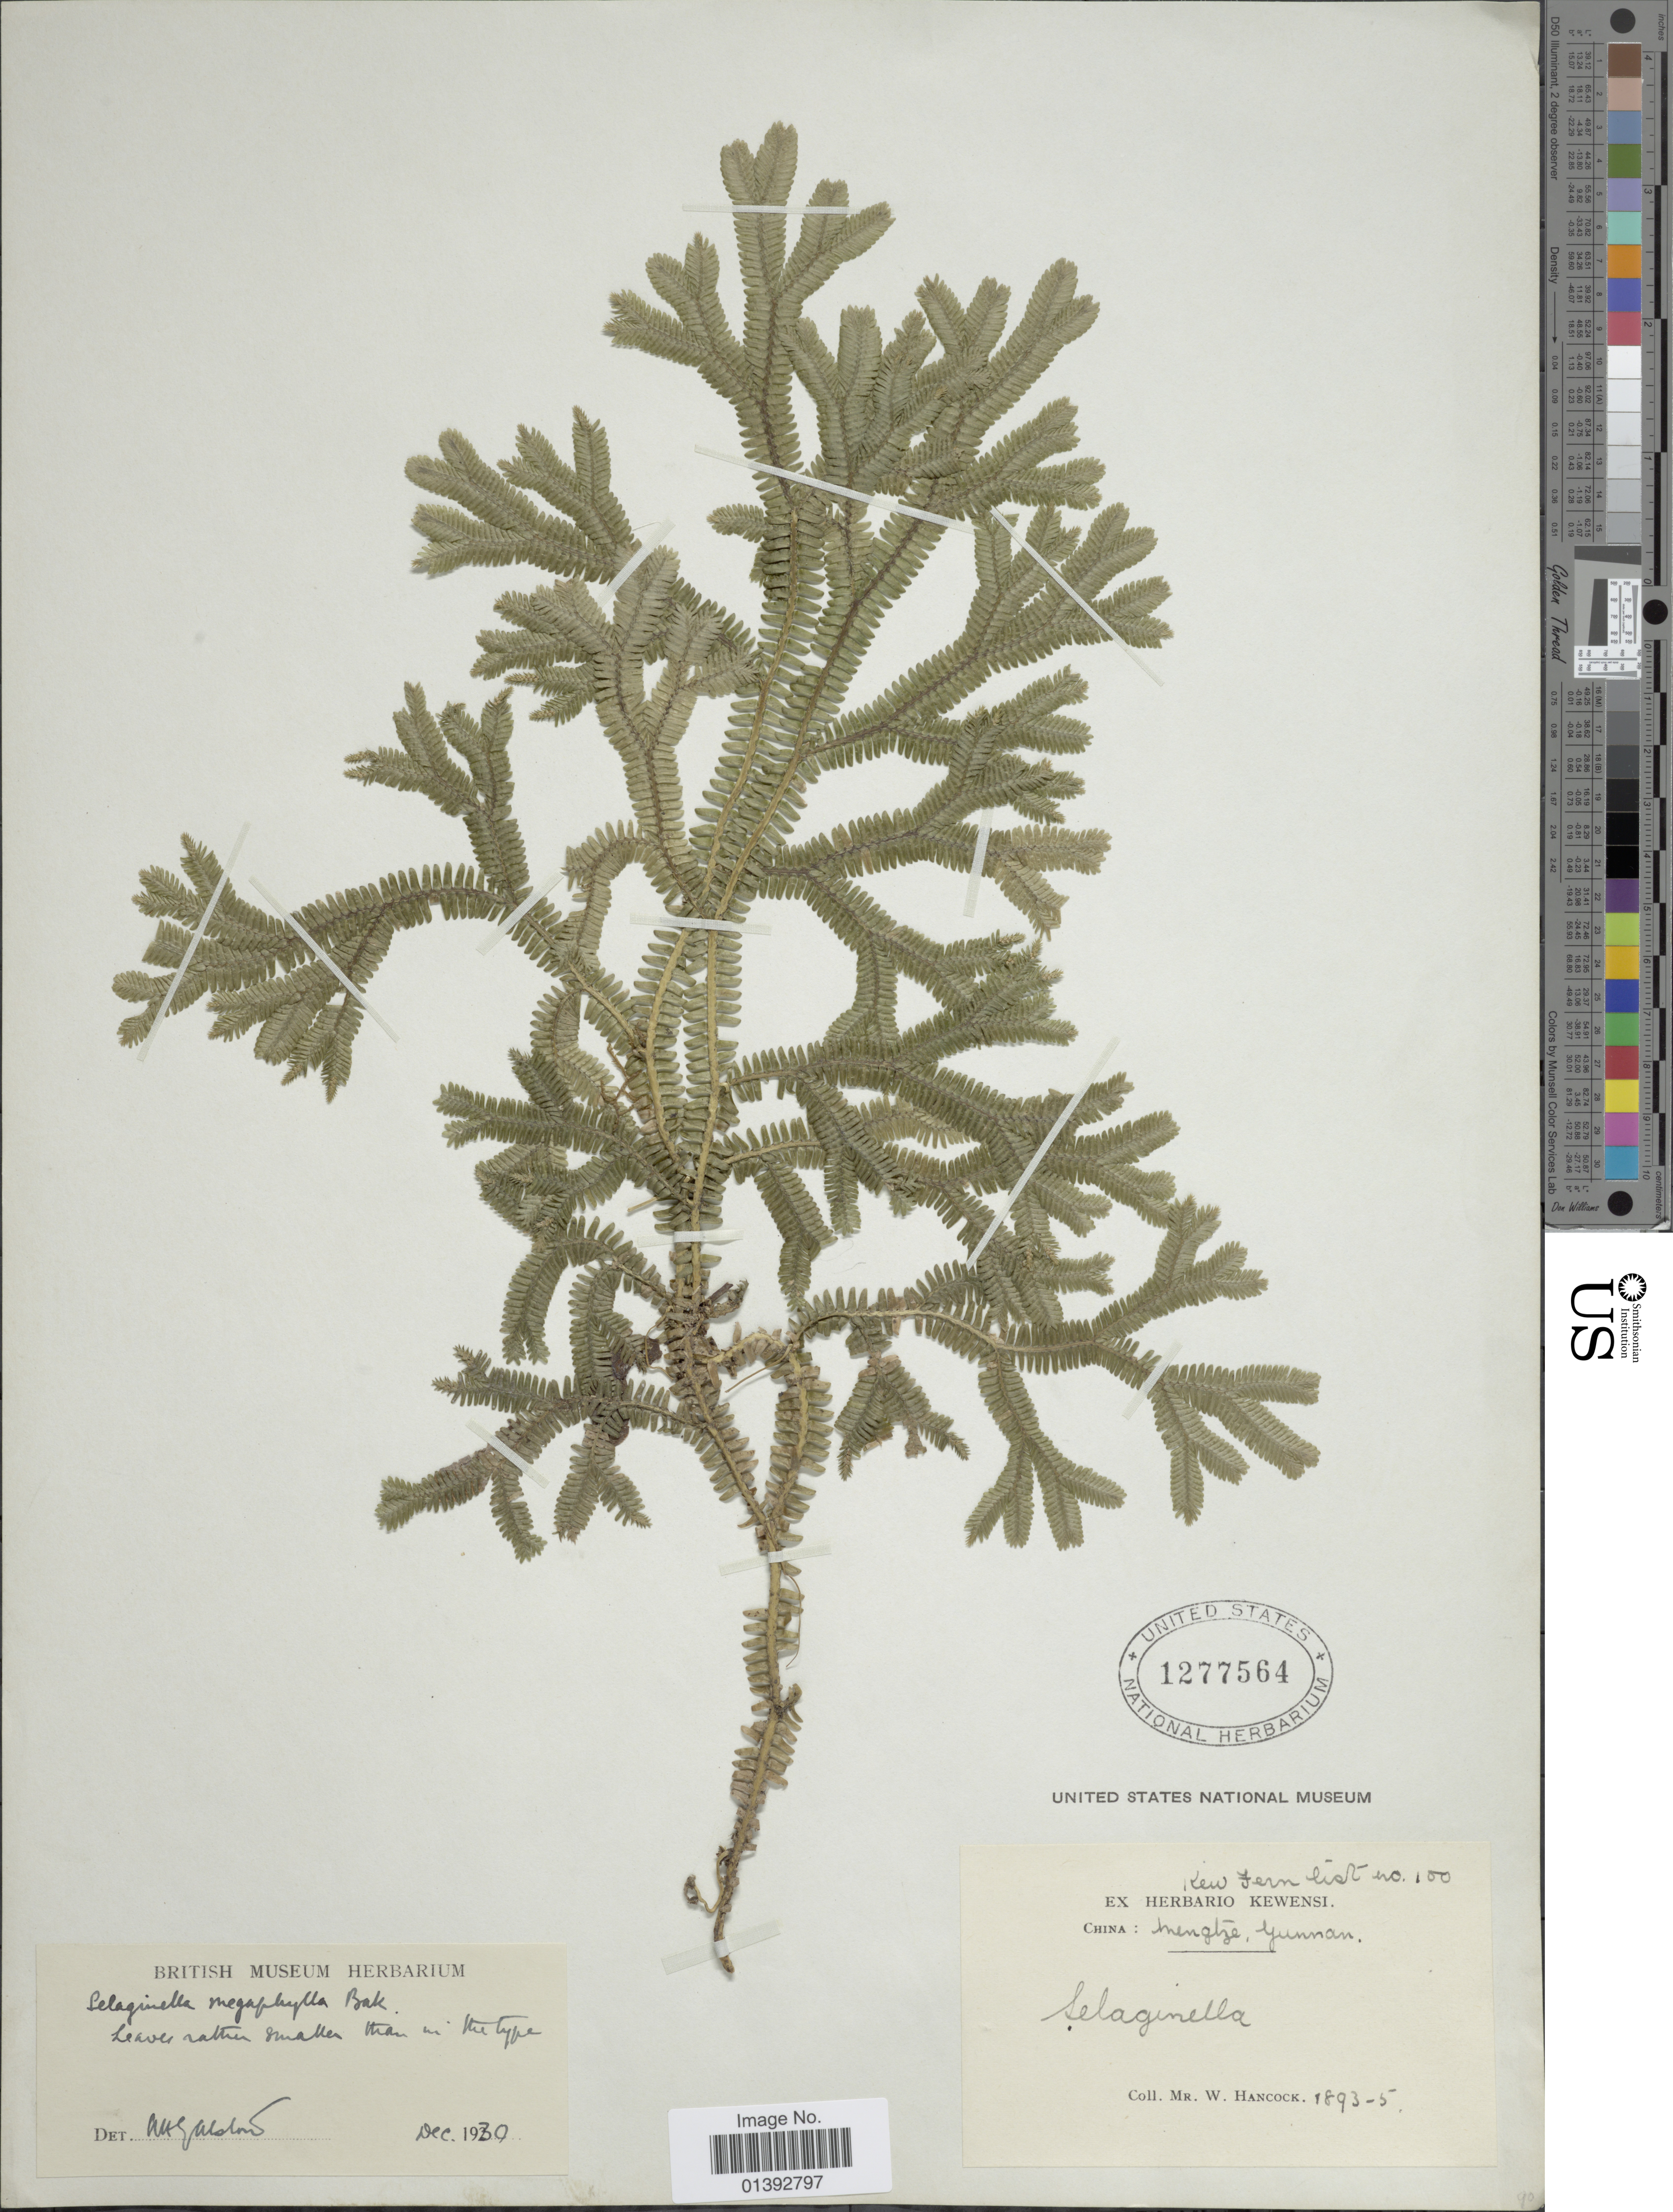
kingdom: Plantae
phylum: Tracheophyta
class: Lycopodiopsida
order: Selaginellales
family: Selaginellaceae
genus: Selaginella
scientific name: Selaginella doederleinii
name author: Hieron.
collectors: W. Hancock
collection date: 1893/1895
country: China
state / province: Yunnan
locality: Mengtze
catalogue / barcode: US 1277564